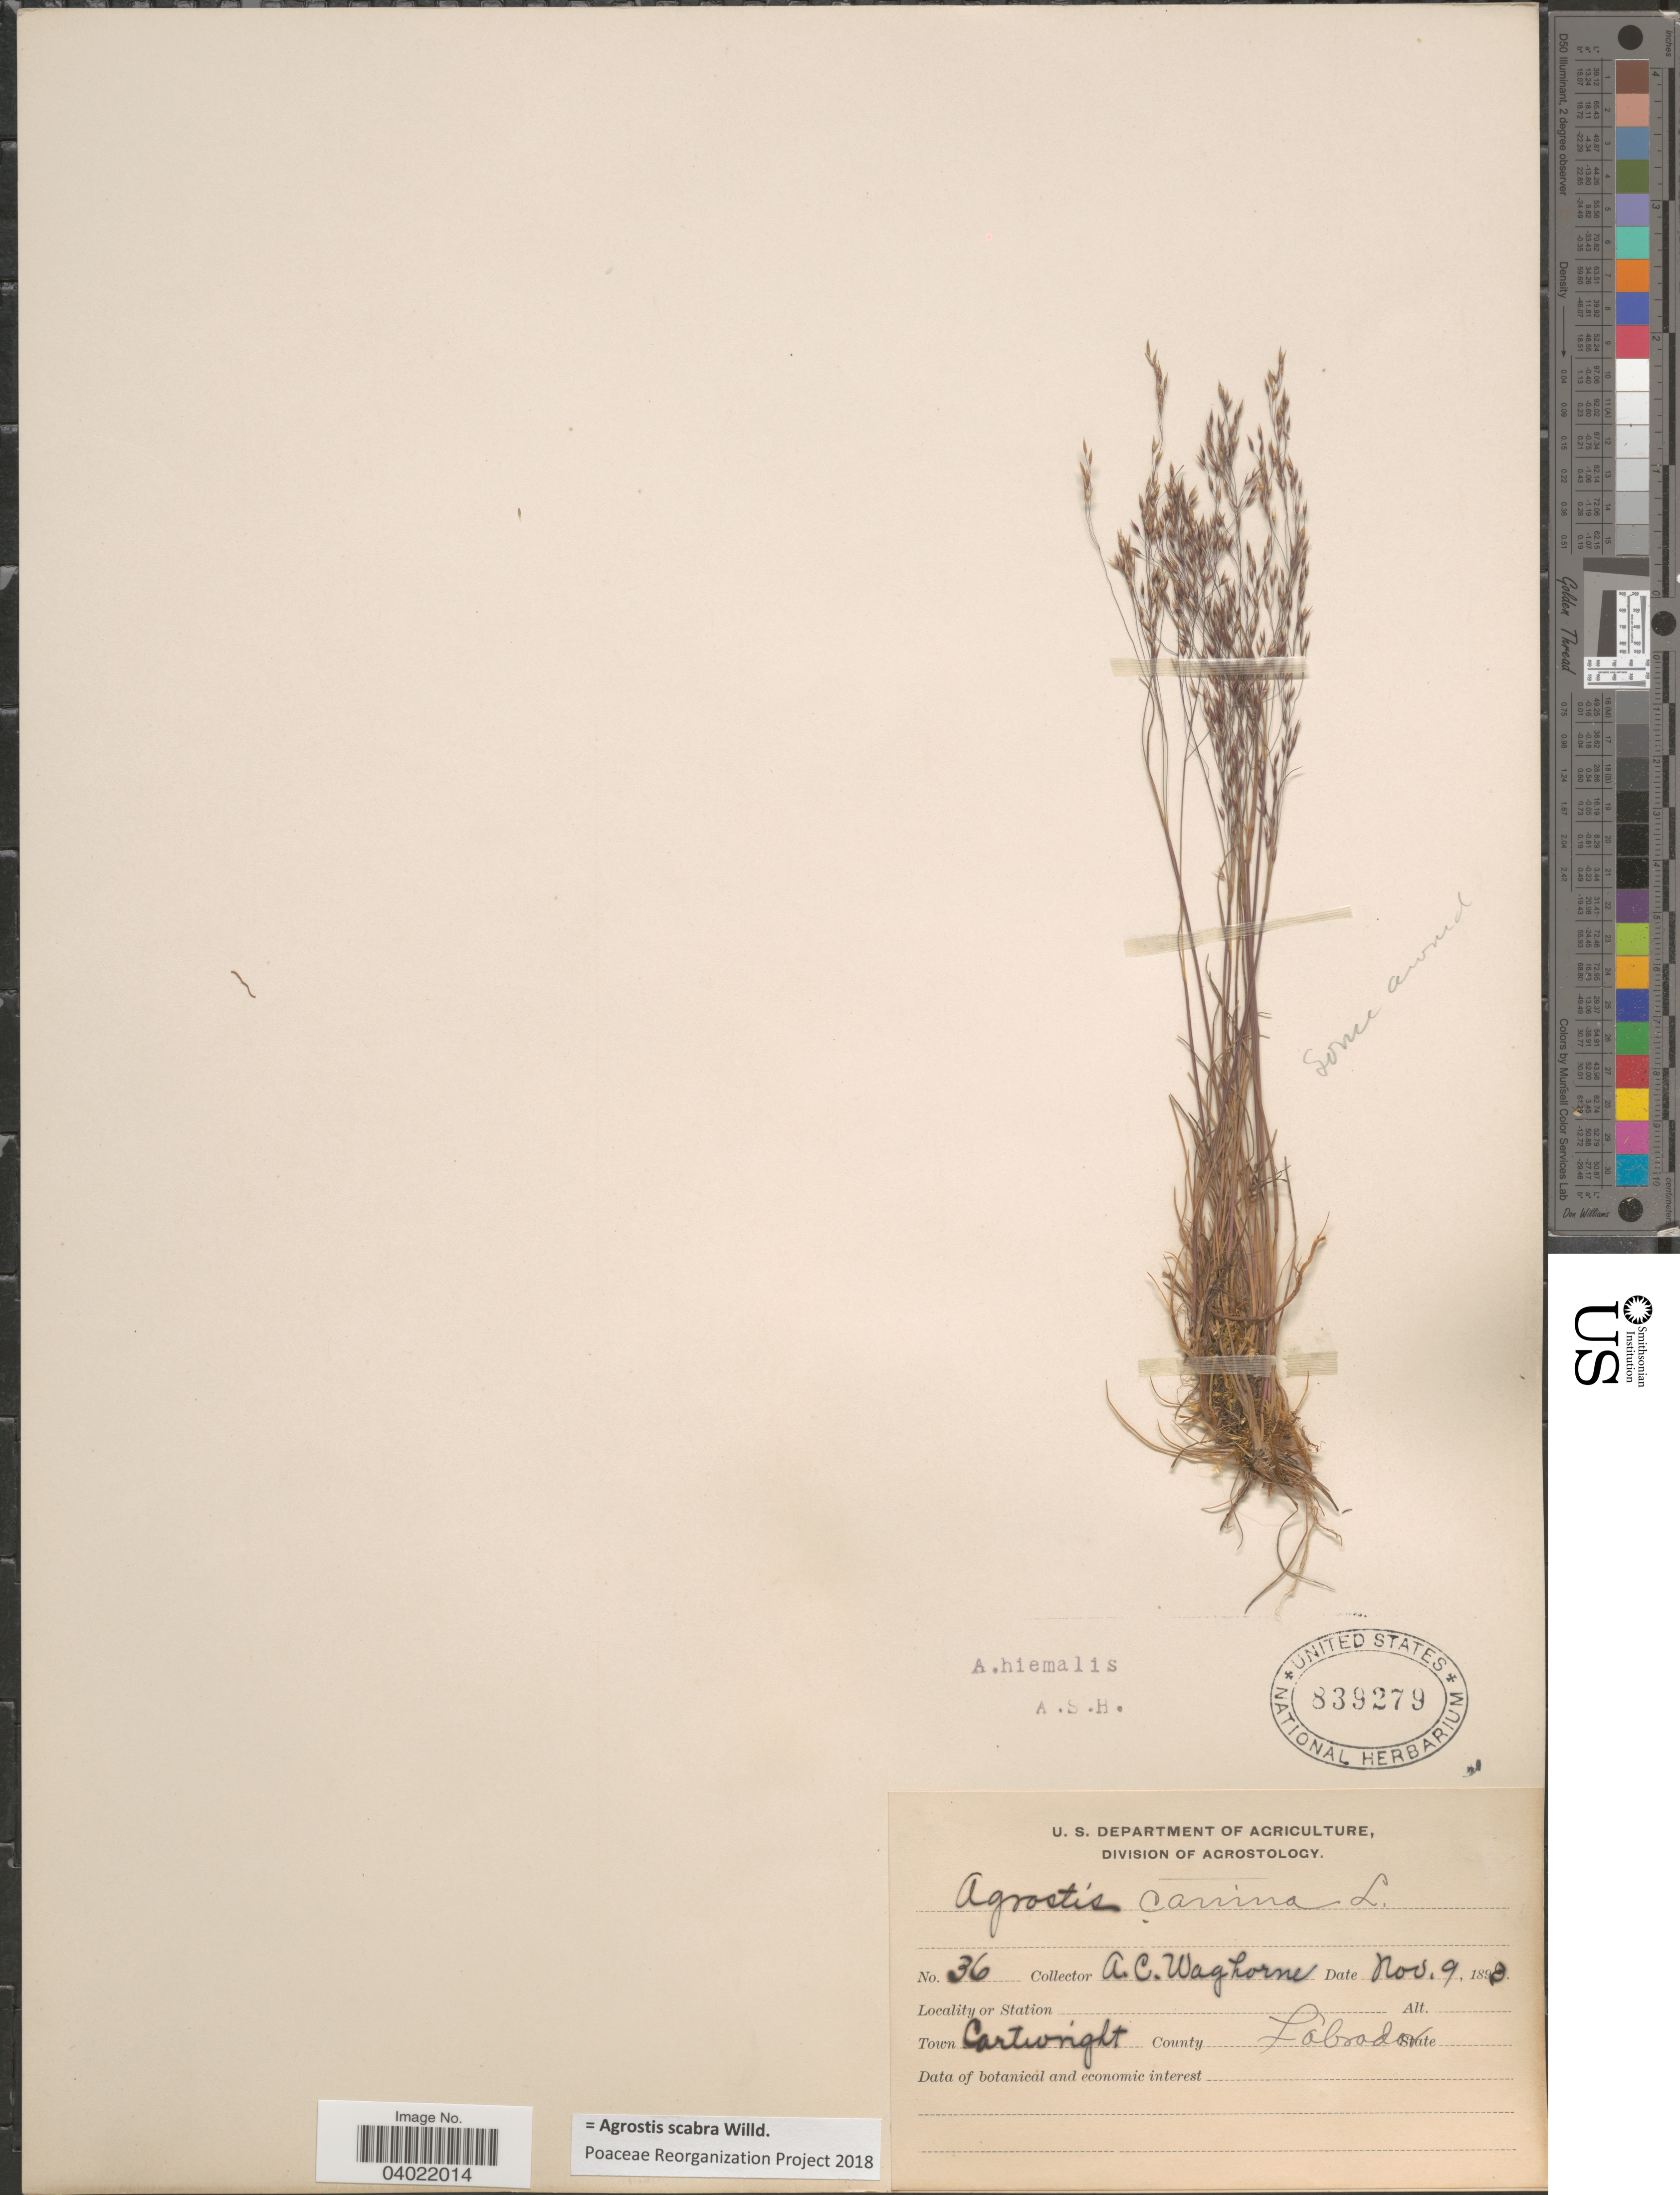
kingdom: Plantae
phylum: Tracheophyta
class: Liliopsida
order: Poales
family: Poaceae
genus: Agrostis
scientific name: Agrostis scabra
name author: Willd.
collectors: A. Waghorne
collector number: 36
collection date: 1898-11-09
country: Canada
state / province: Newfoundland and Labrador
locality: Town Cartwright. County Labrador.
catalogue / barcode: US 839279